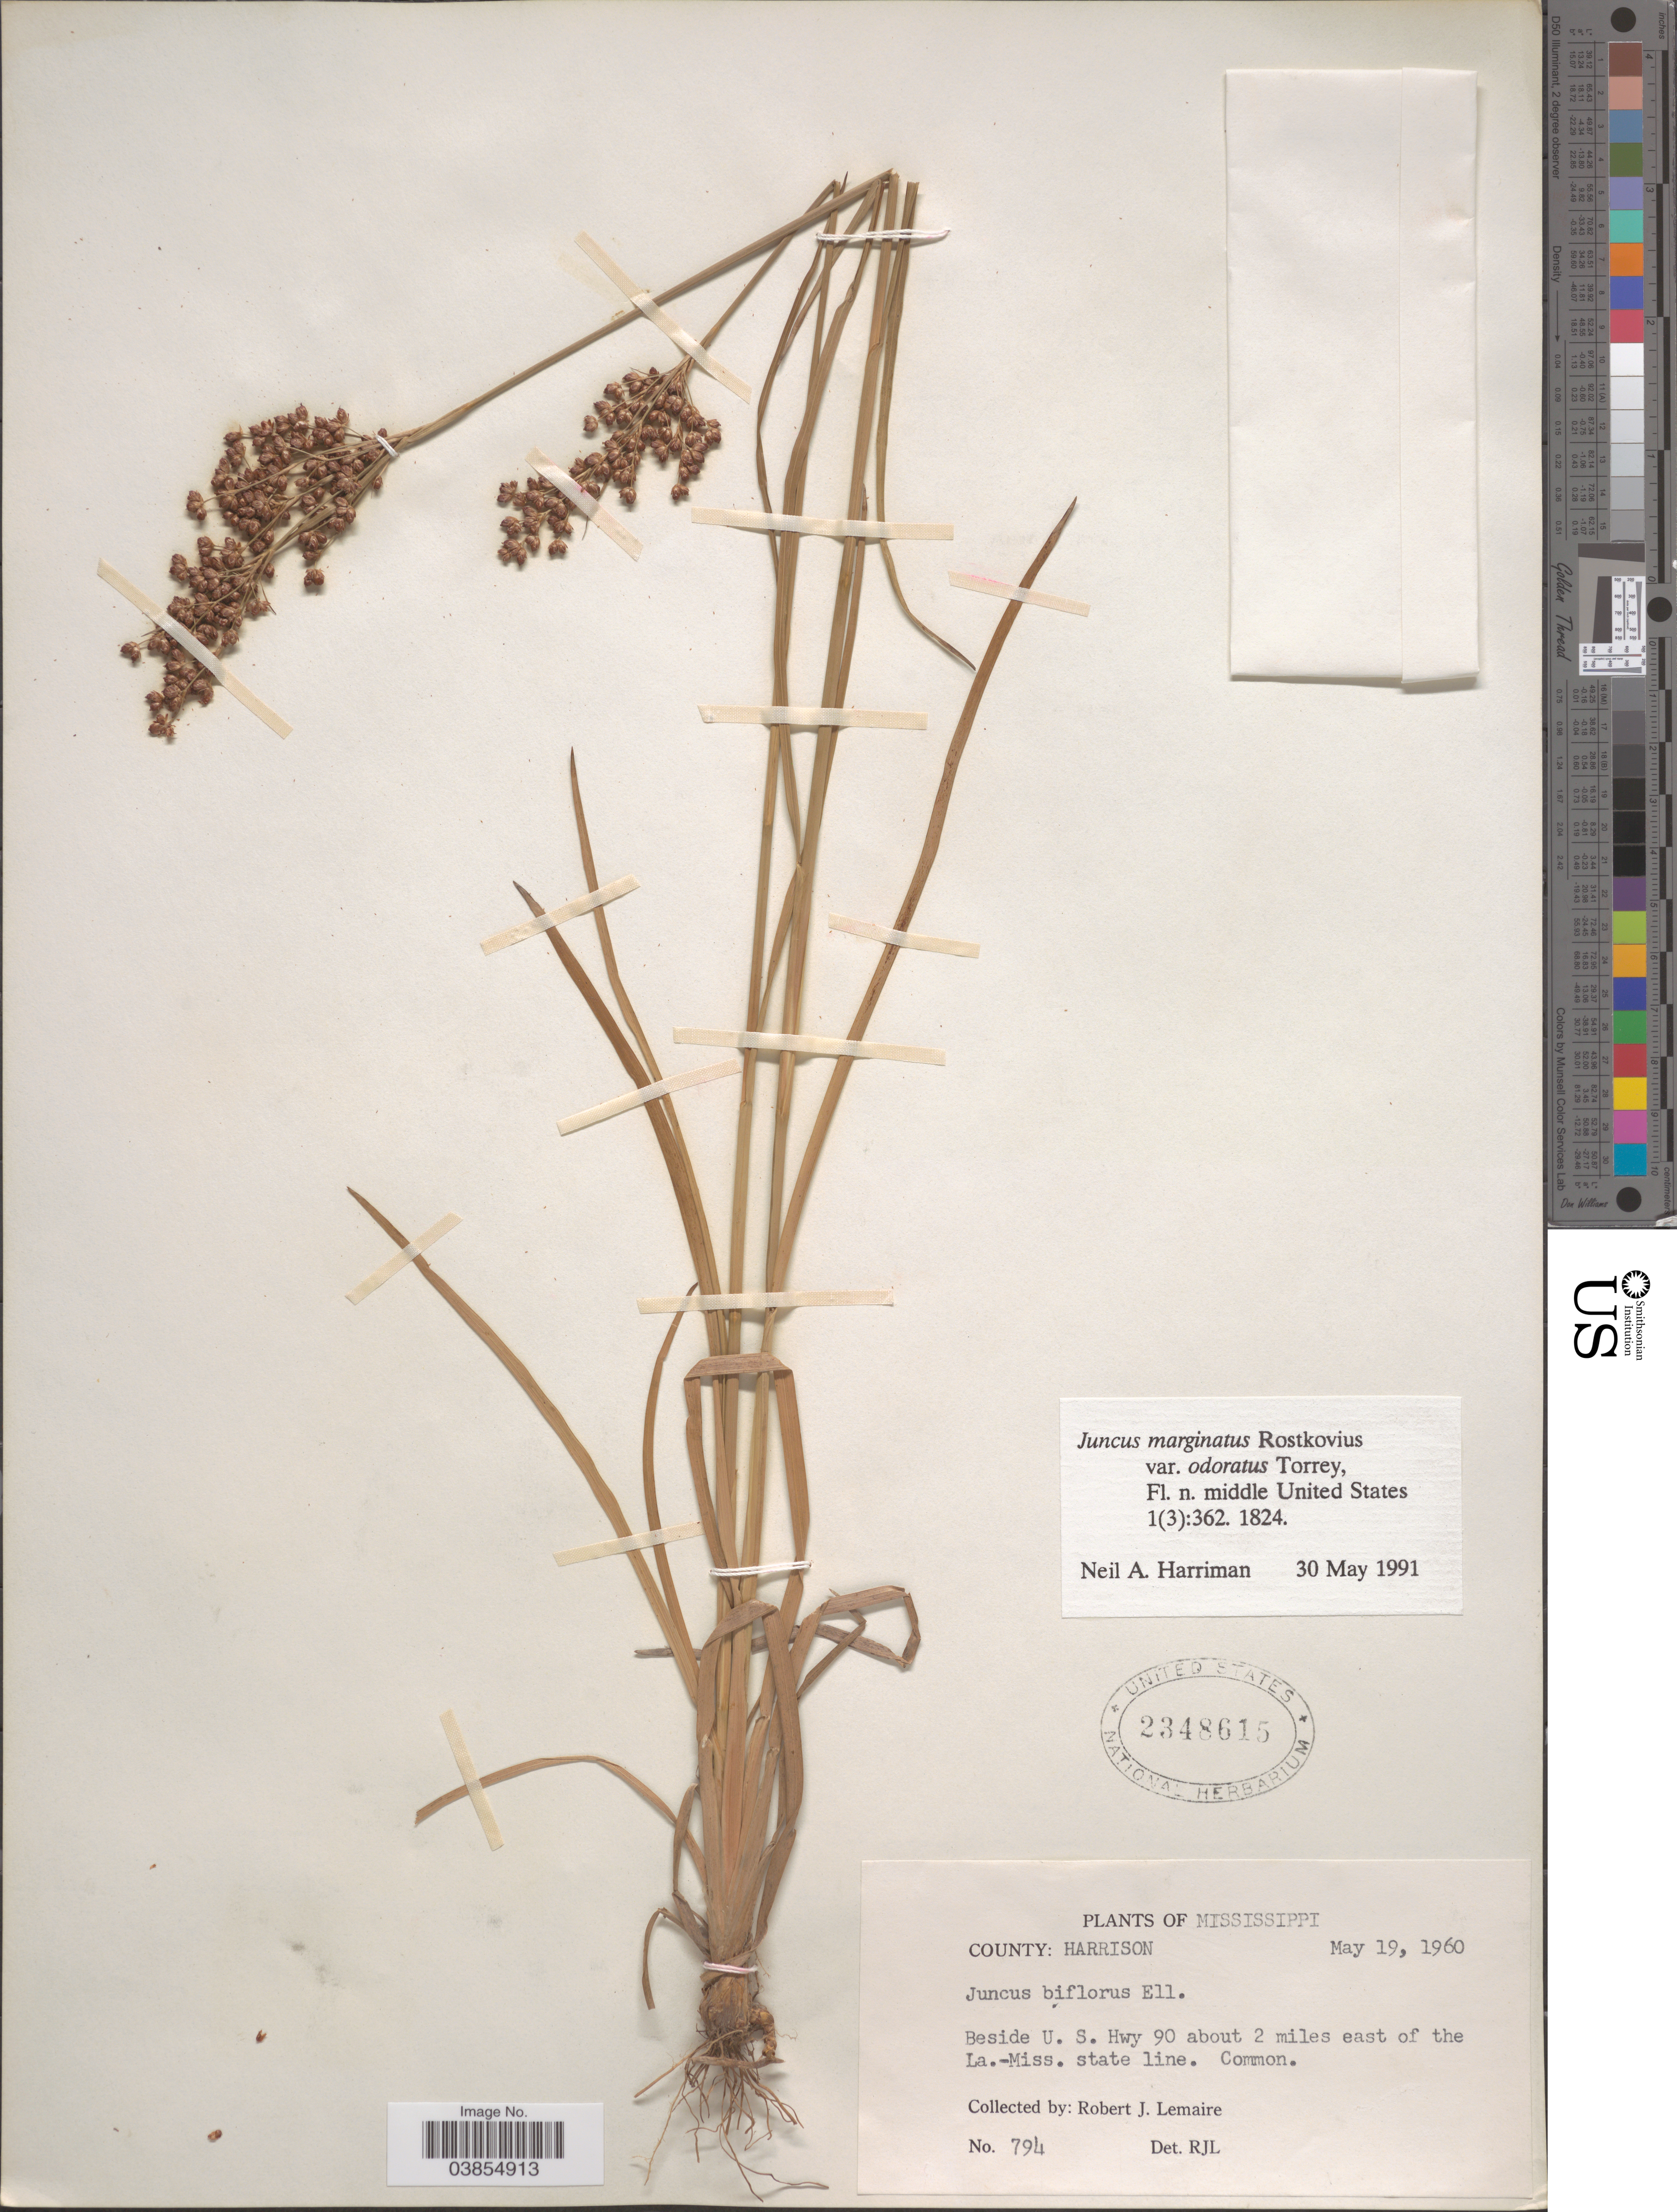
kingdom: Plantae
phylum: Tracheophyta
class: Liliopsida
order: Poales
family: Juncaceae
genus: Juncus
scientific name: Juncus marginatus var. odoratus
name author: Torr.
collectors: R. J. Lemaire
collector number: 794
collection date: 1960-05-19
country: United States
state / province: Mississippi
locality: County: Harrison. Beside U. S. Hwy 90 about 2 miles east of the La.-Miss. state line.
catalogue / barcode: US 2348615